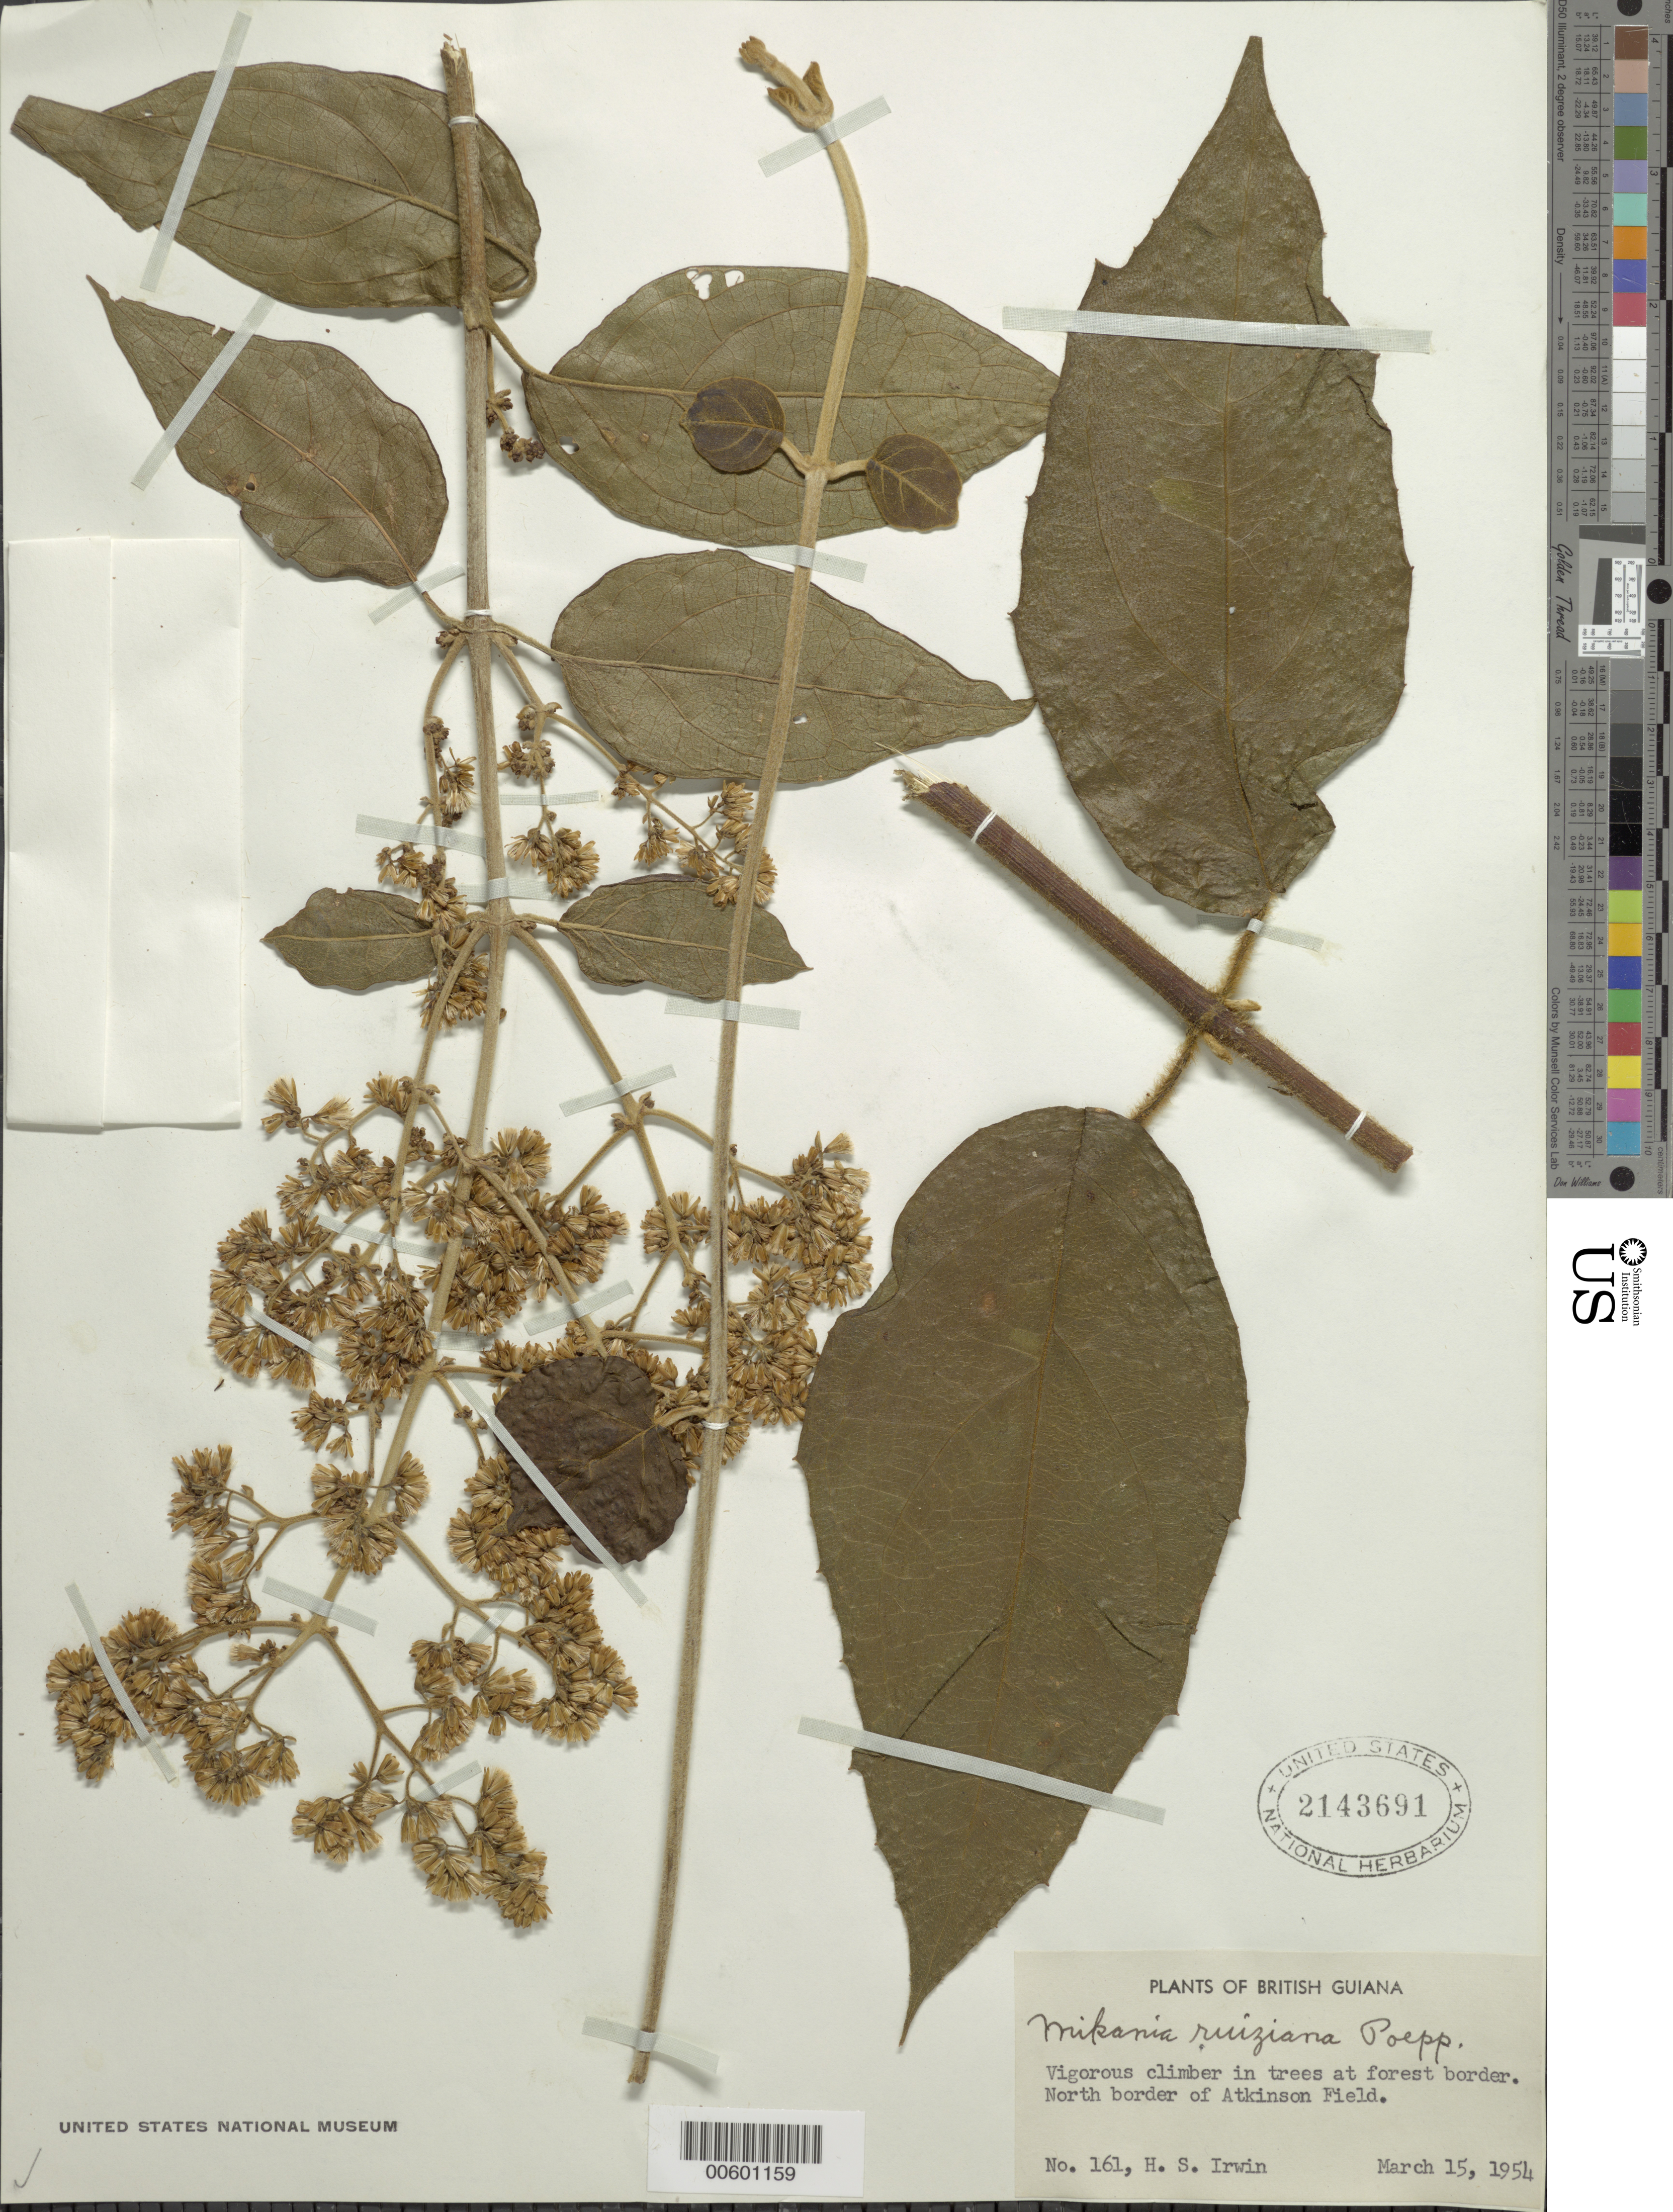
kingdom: Plantae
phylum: Tracheophyta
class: Magnoliopsida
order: Asterales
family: Asteraceae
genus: Mikania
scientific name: Mikania ruiziana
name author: Poepp.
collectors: H. Irwin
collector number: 161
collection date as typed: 15-Mar-54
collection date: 1954-03-15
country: Guyana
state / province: Demerara-Mahaica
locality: Atkinson Field, N border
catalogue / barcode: US 2143691